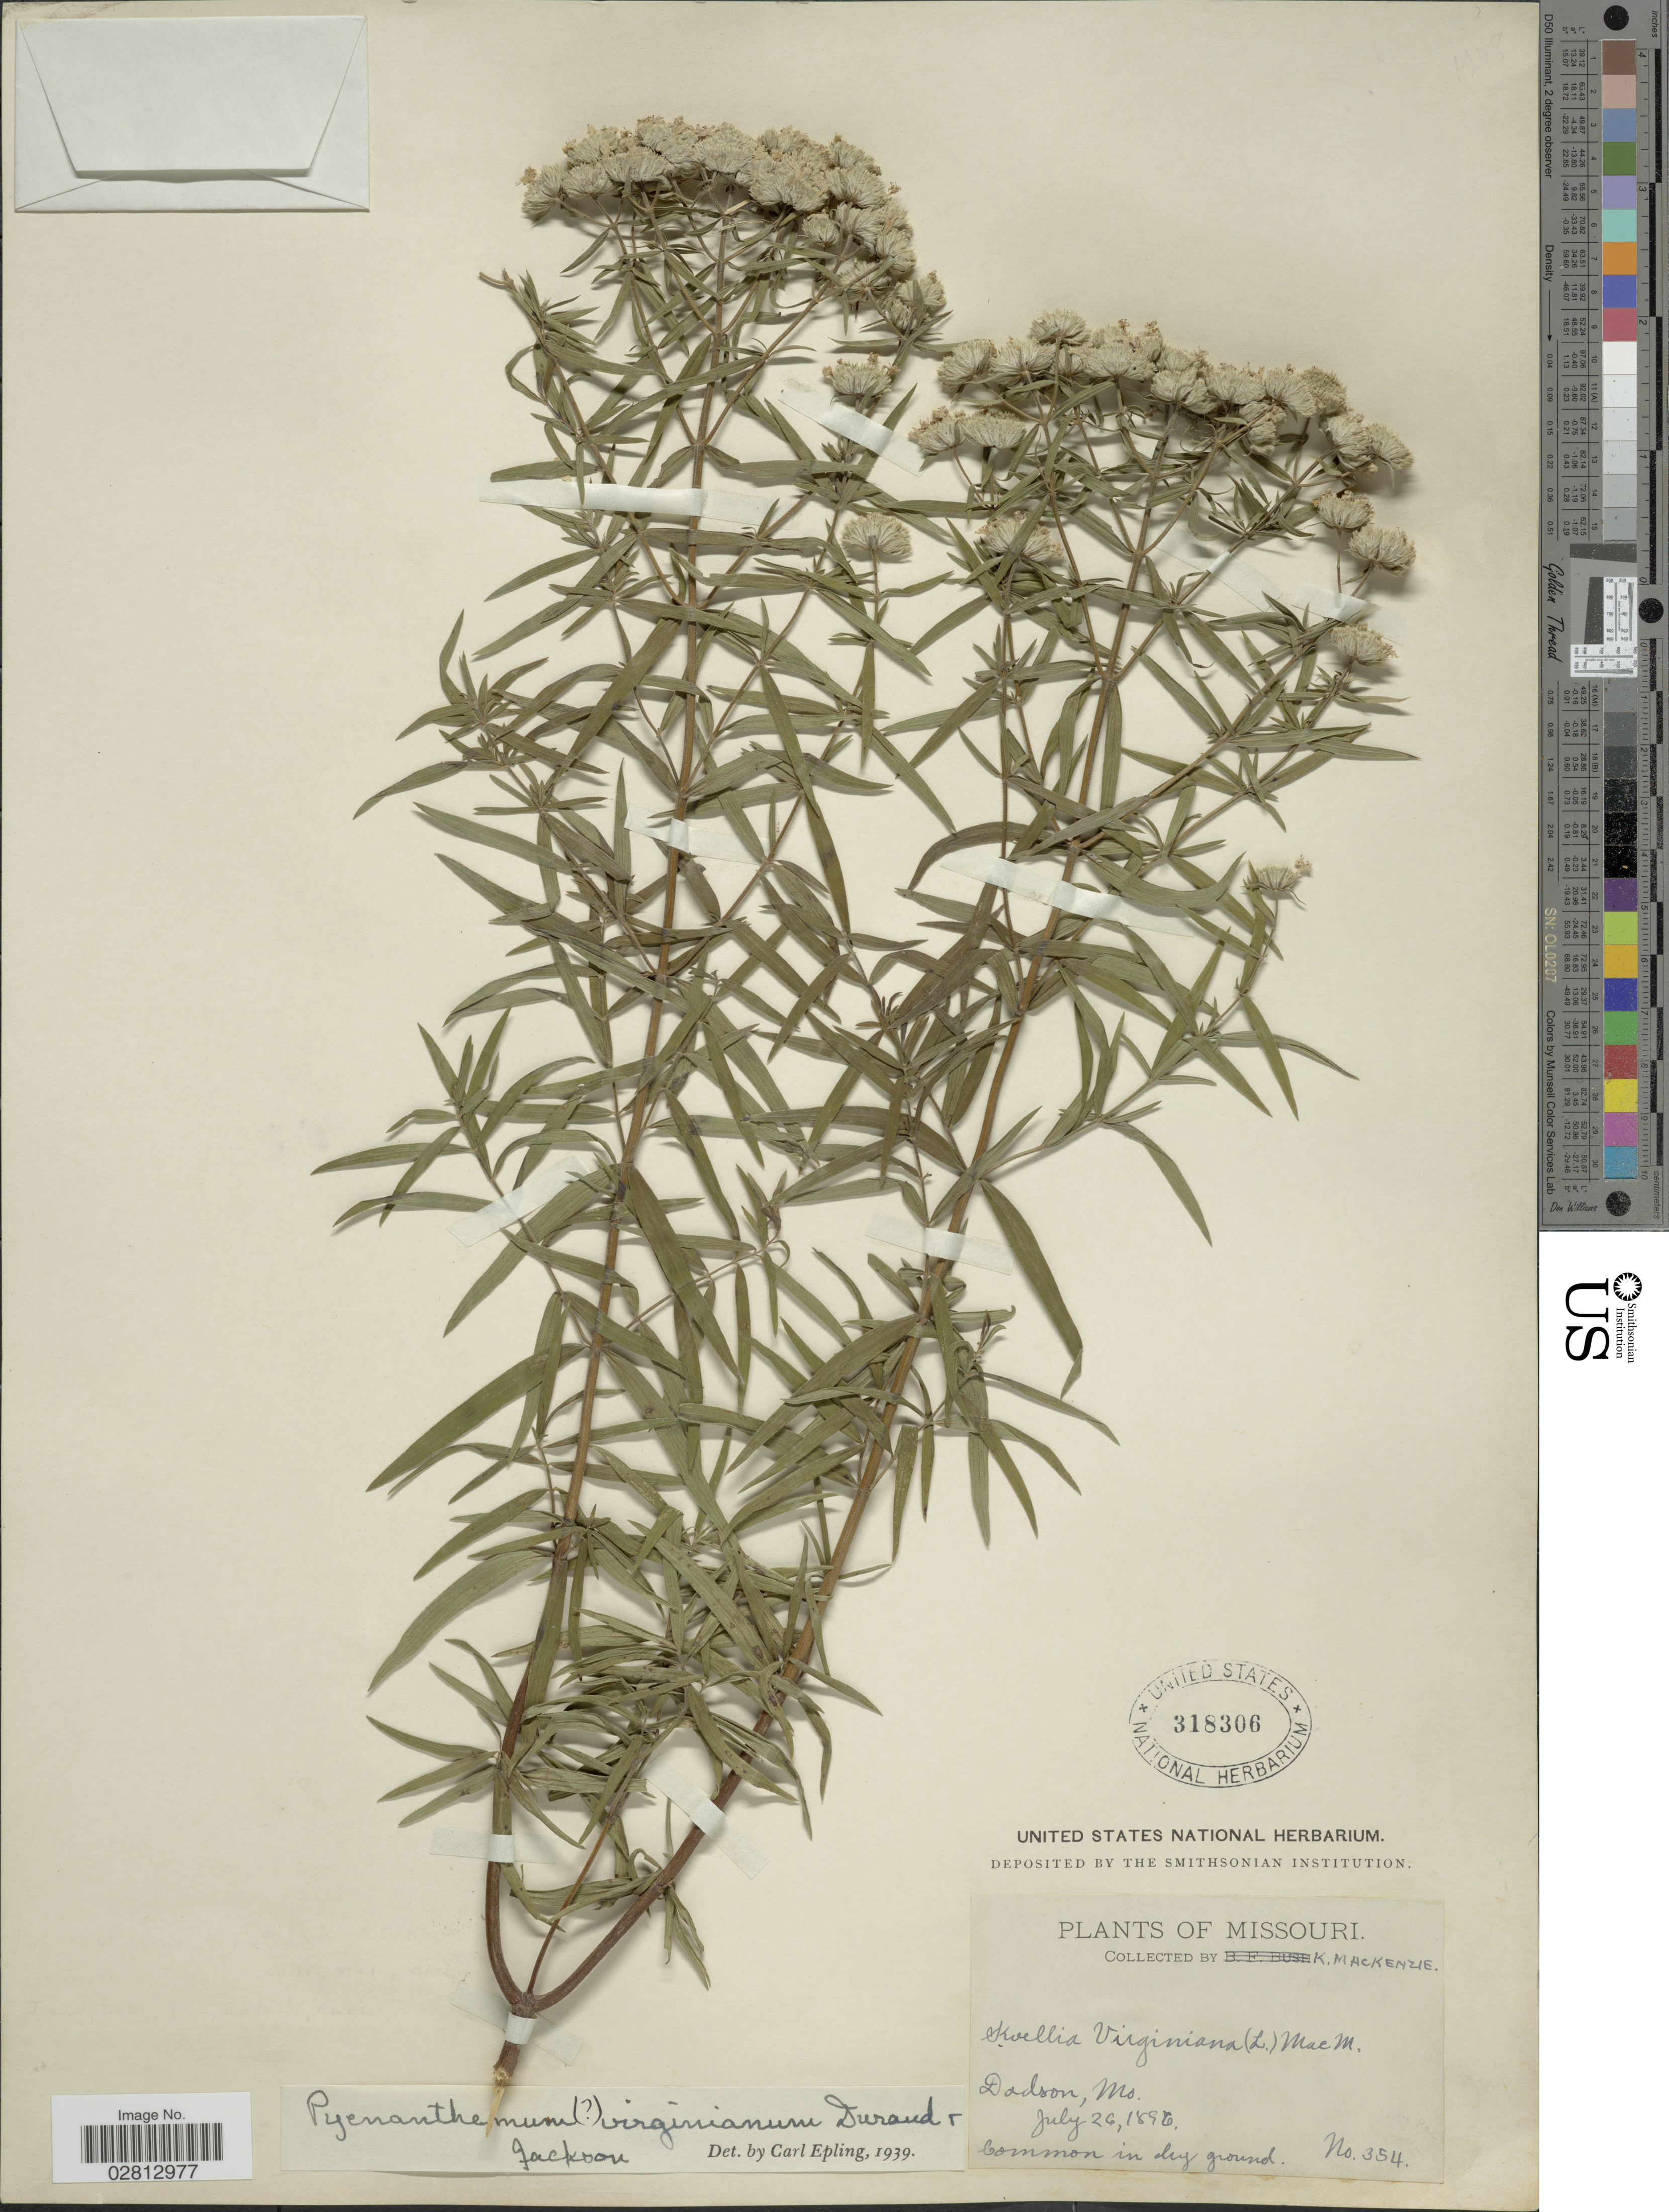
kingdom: Plantae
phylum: Tracheophyta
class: Magnoliopsida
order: Lamiales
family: Lamiaceae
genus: Pycnanthemum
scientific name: Pycnanthemum virginianum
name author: (L.) Durand & B.D. Jacks. ex B.L. Rob. & Fernald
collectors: K. K. Mackenzie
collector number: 354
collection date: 1896-07-26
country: United States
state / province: Missouri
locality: Dodson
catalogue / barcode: US 318306